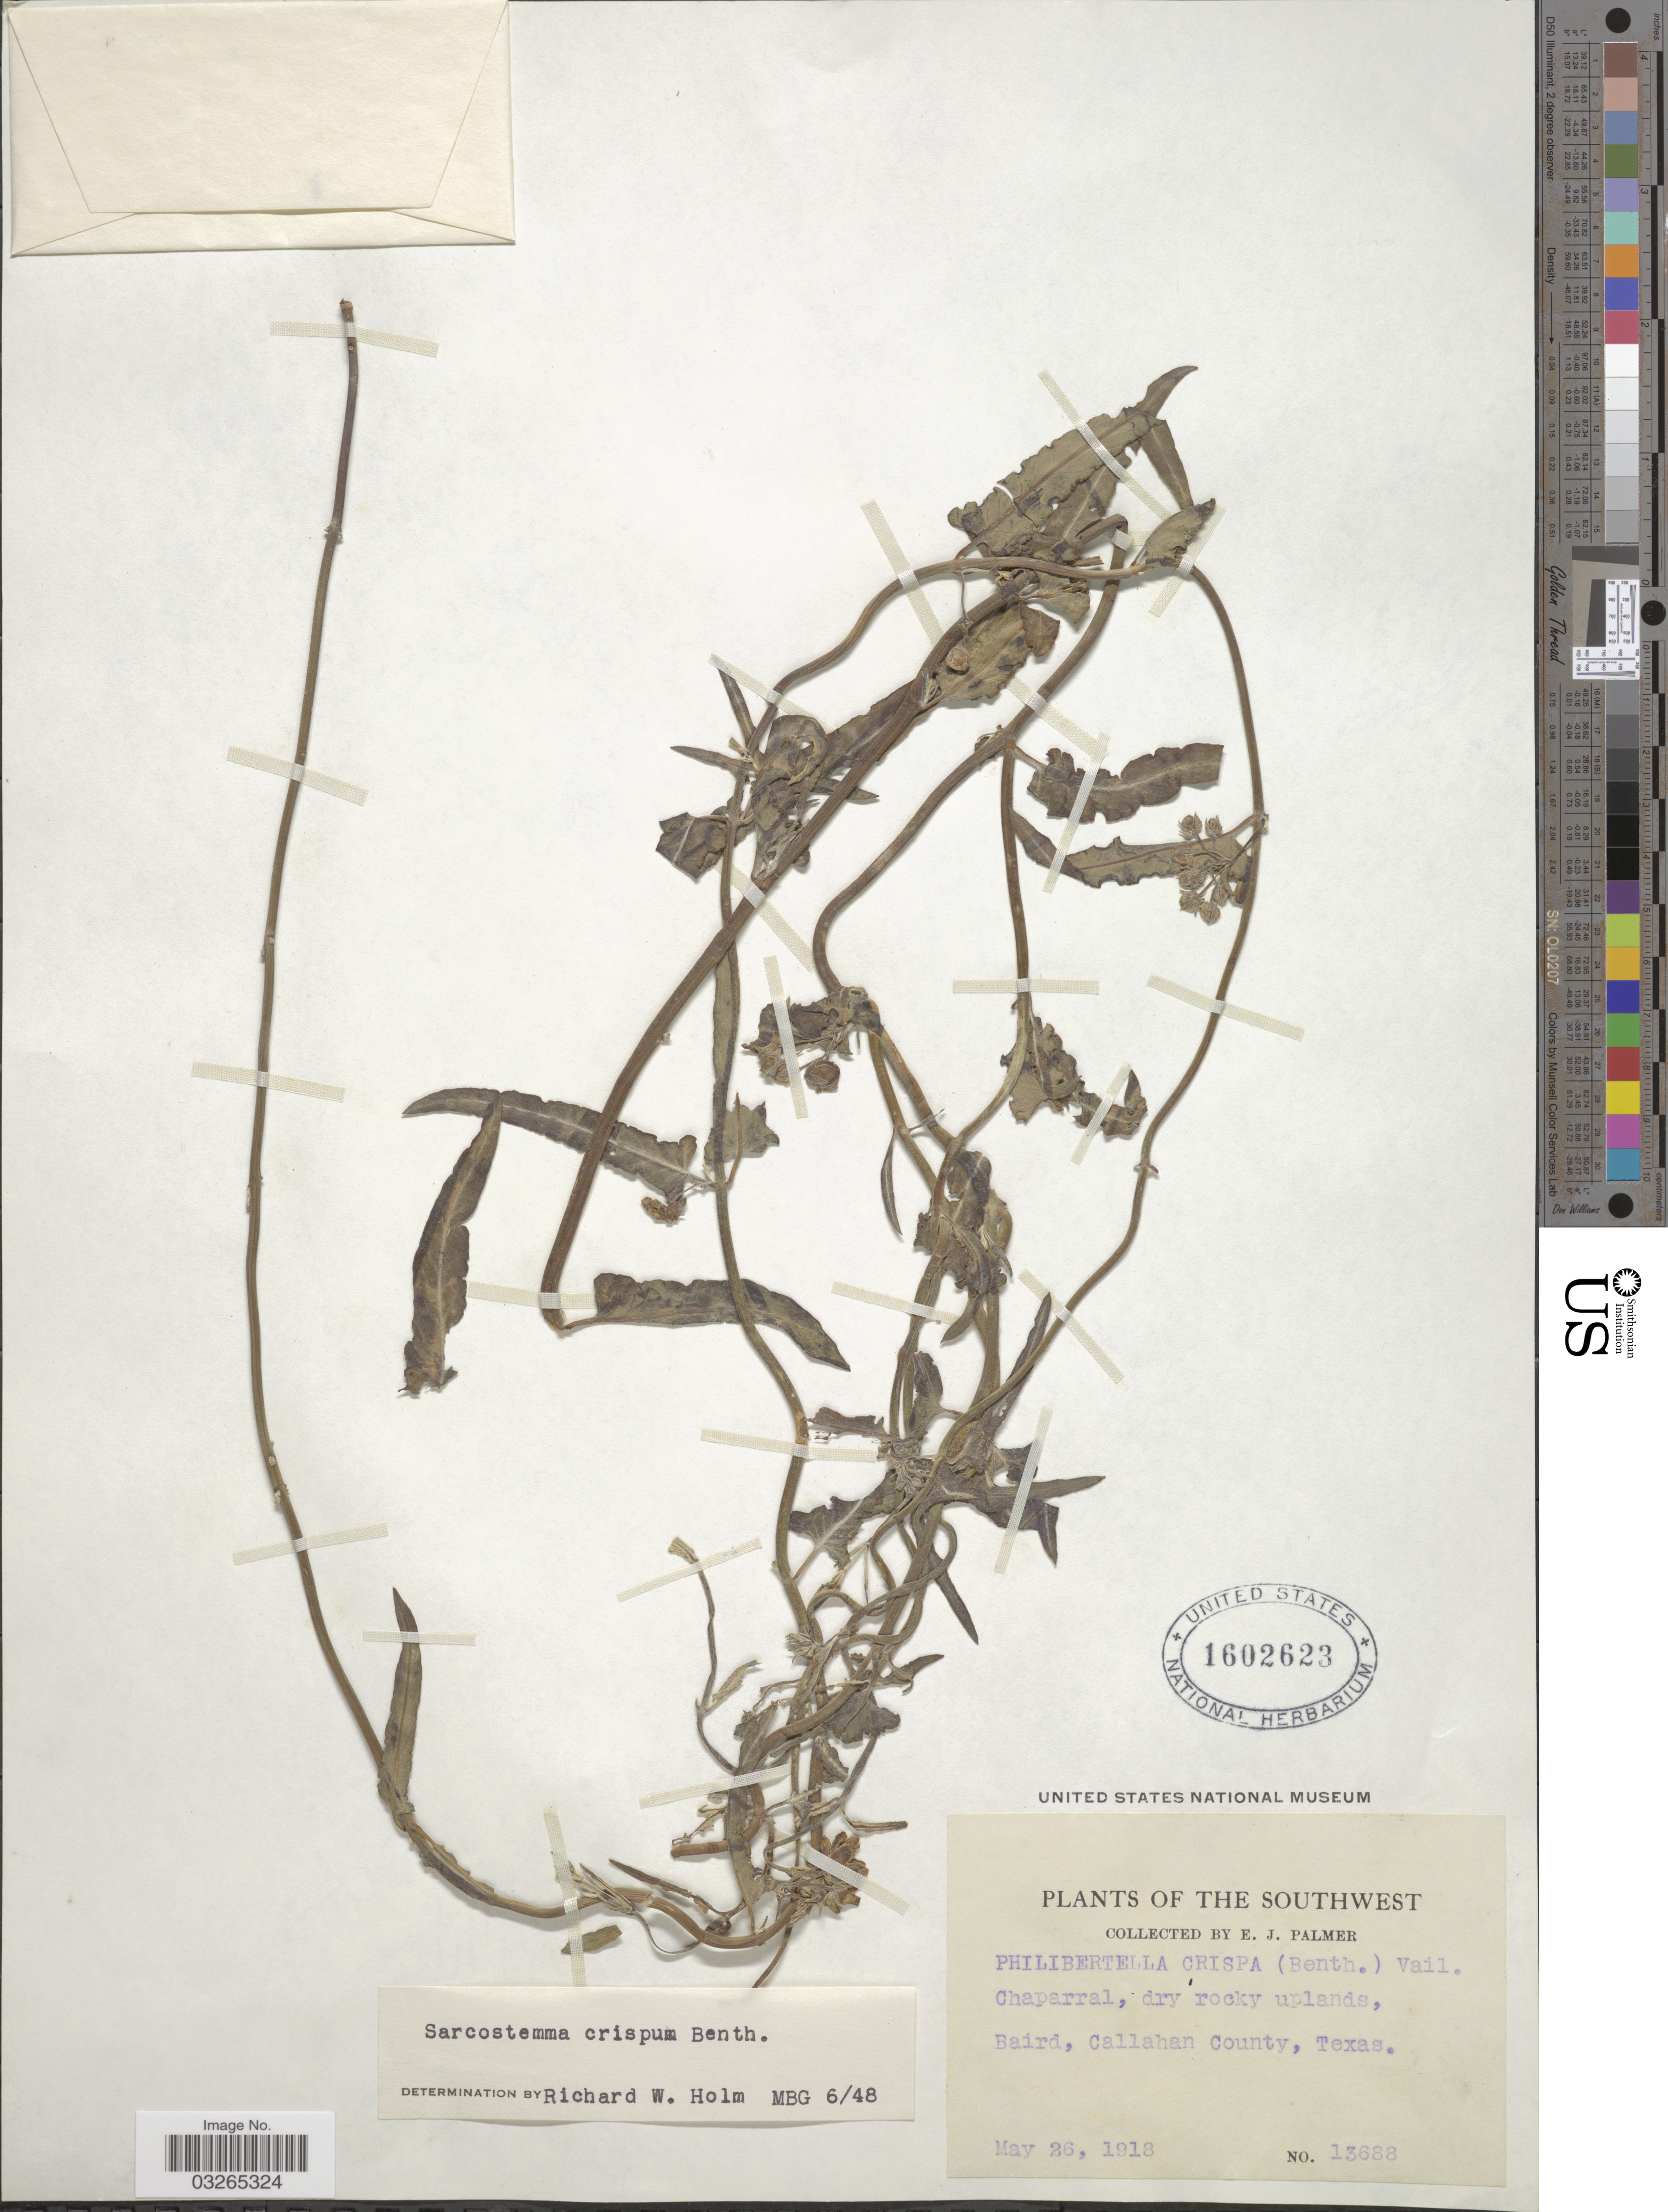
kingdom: Plantae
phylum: Tracheophyta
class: Magnoliopsida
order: Gentianales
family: Apocynaceae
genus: Sarcostemma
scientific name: Sarcostemma crispum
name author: Benth.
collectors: E. J. Palmer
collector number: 13688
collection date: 1918-05-26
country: United States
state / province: Texas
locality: The southwest. Chaparral, dry rocky uplands, Baird, Callahan County.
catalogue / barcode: US 1602623